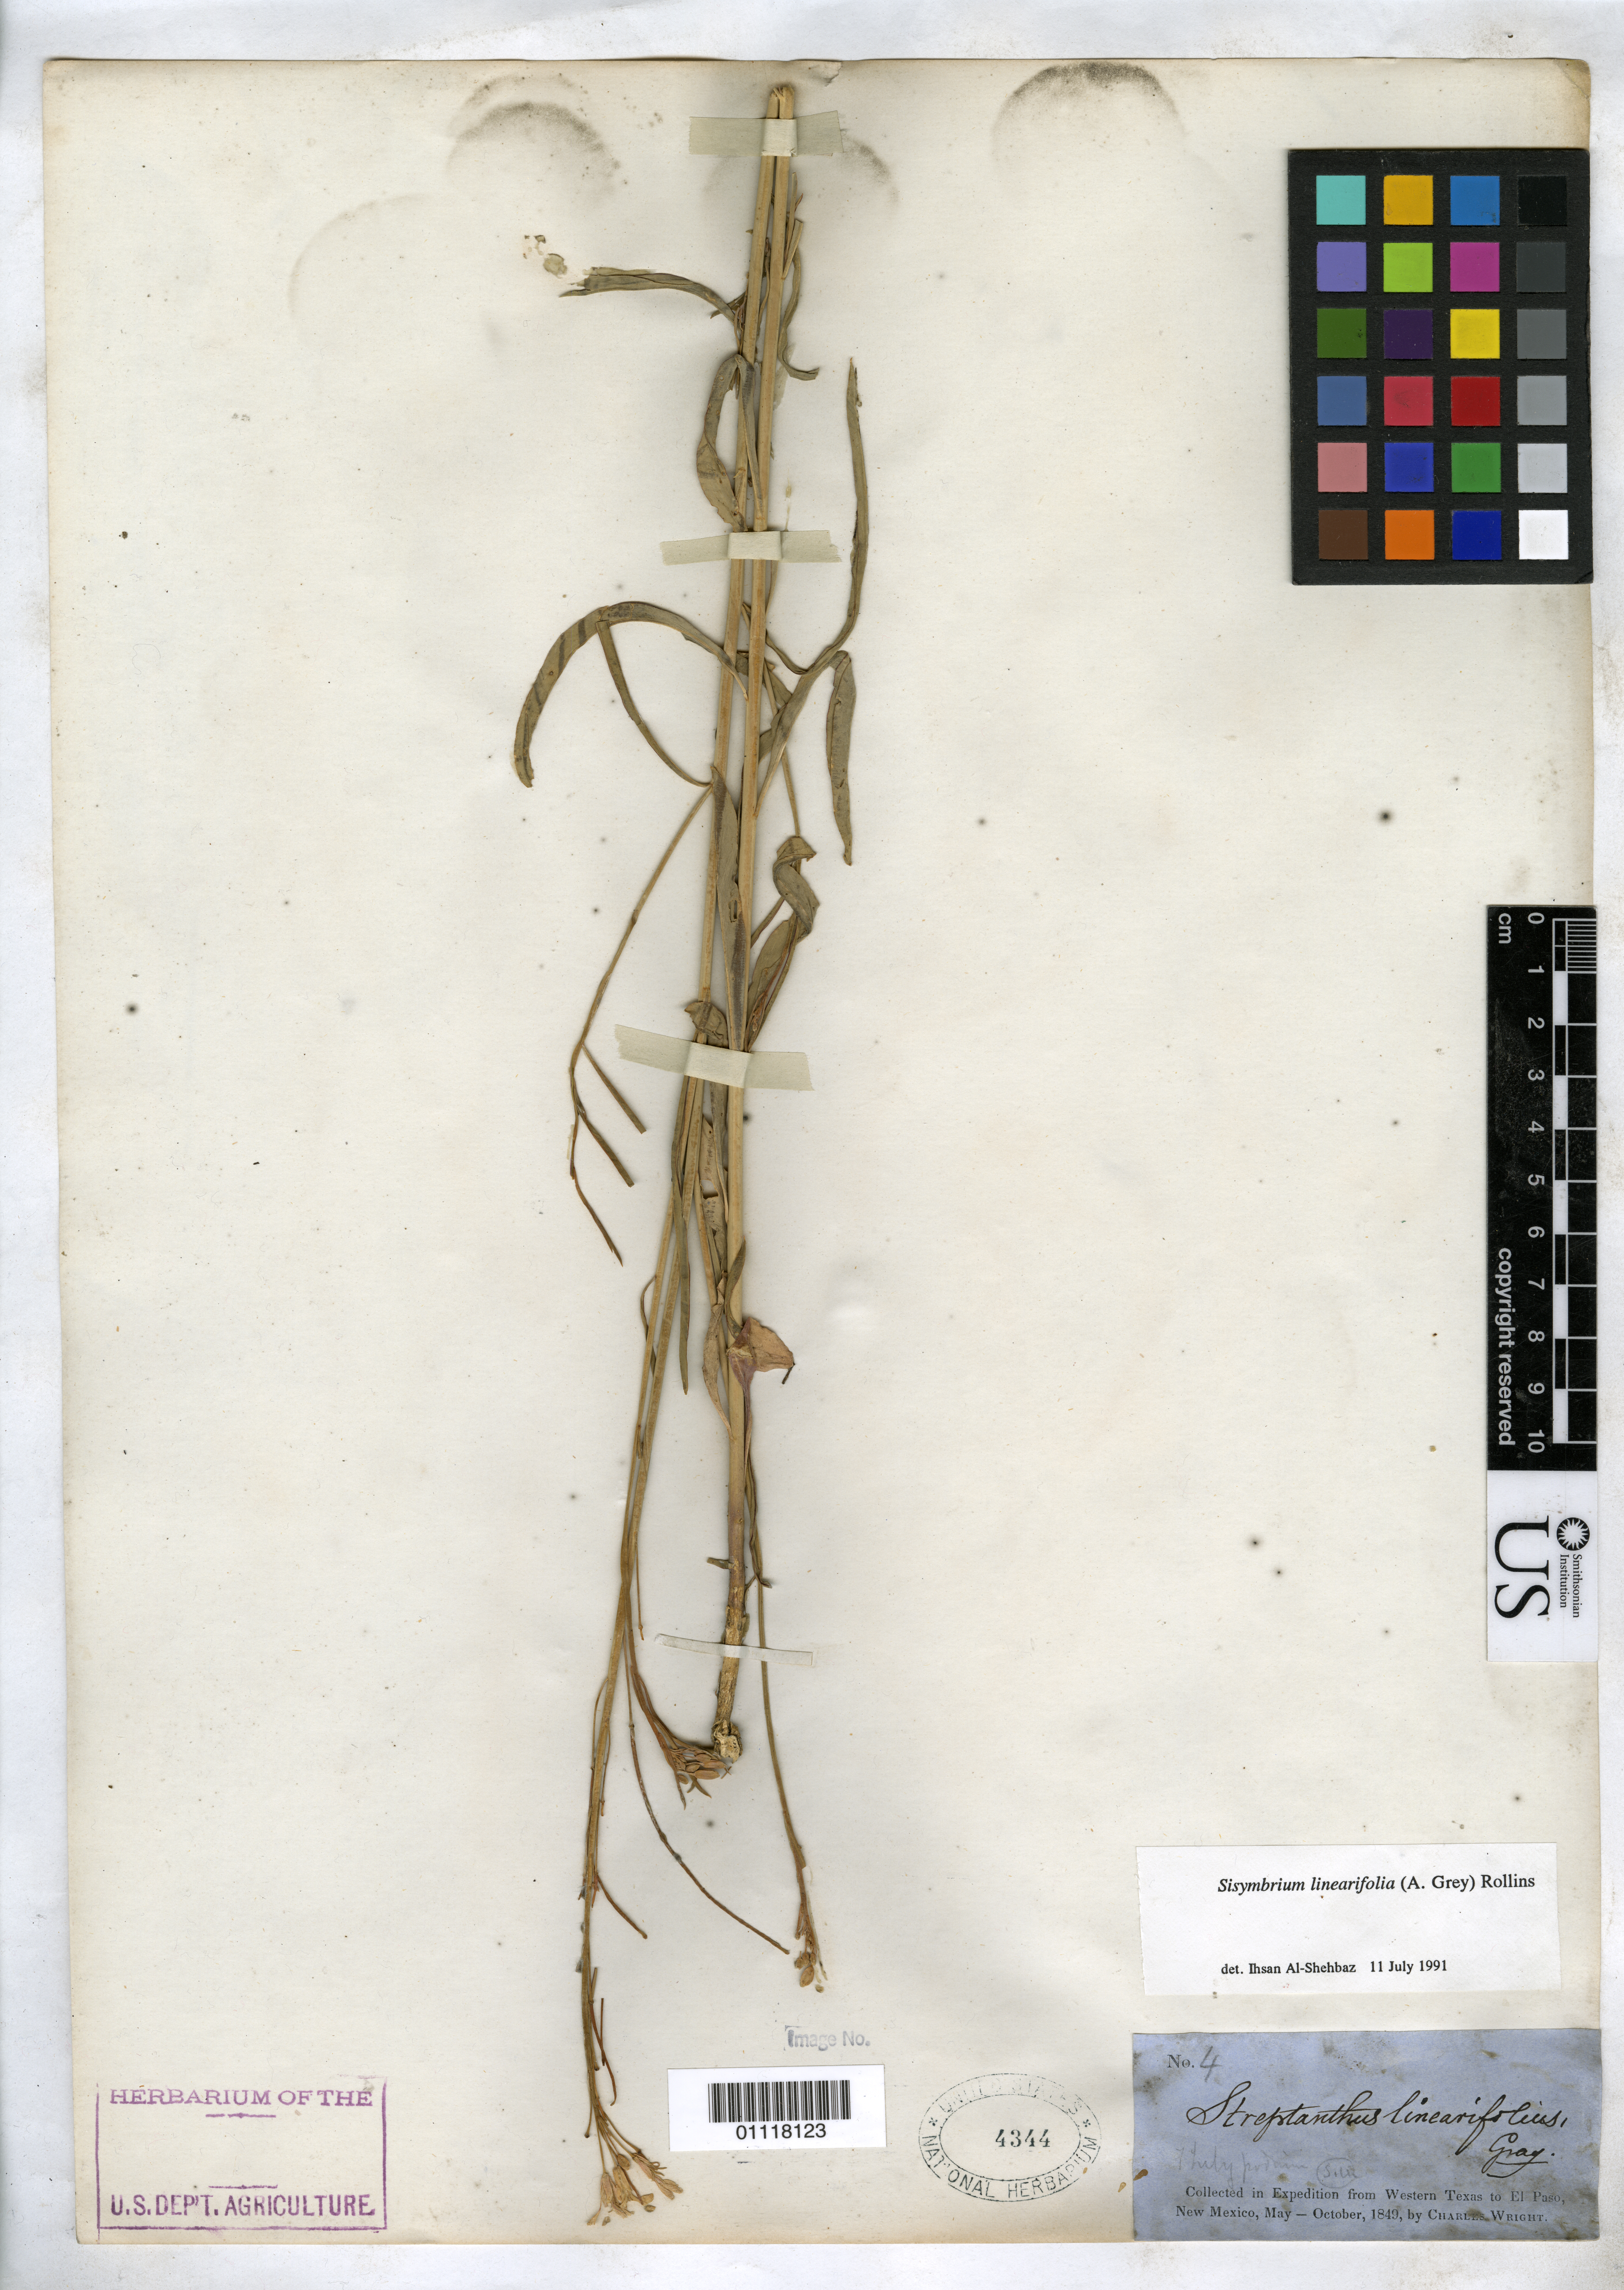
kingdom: Plantae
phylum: Tracheophyta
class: Magnoliopsida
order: Brassicales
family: Brassicaceae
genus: Sisymbrium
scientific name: Sisymbrium linearifolium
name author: (A. Gray) Payson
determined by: Al-Shehbaz, I. A., (MO), Missouri Botanical Garden (UNITED STATES)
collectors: C. Wright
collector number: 4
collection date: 1849-05/1849-10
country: United States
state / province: New Mexico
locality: Western Texas to El Paso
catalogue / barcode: US 4344